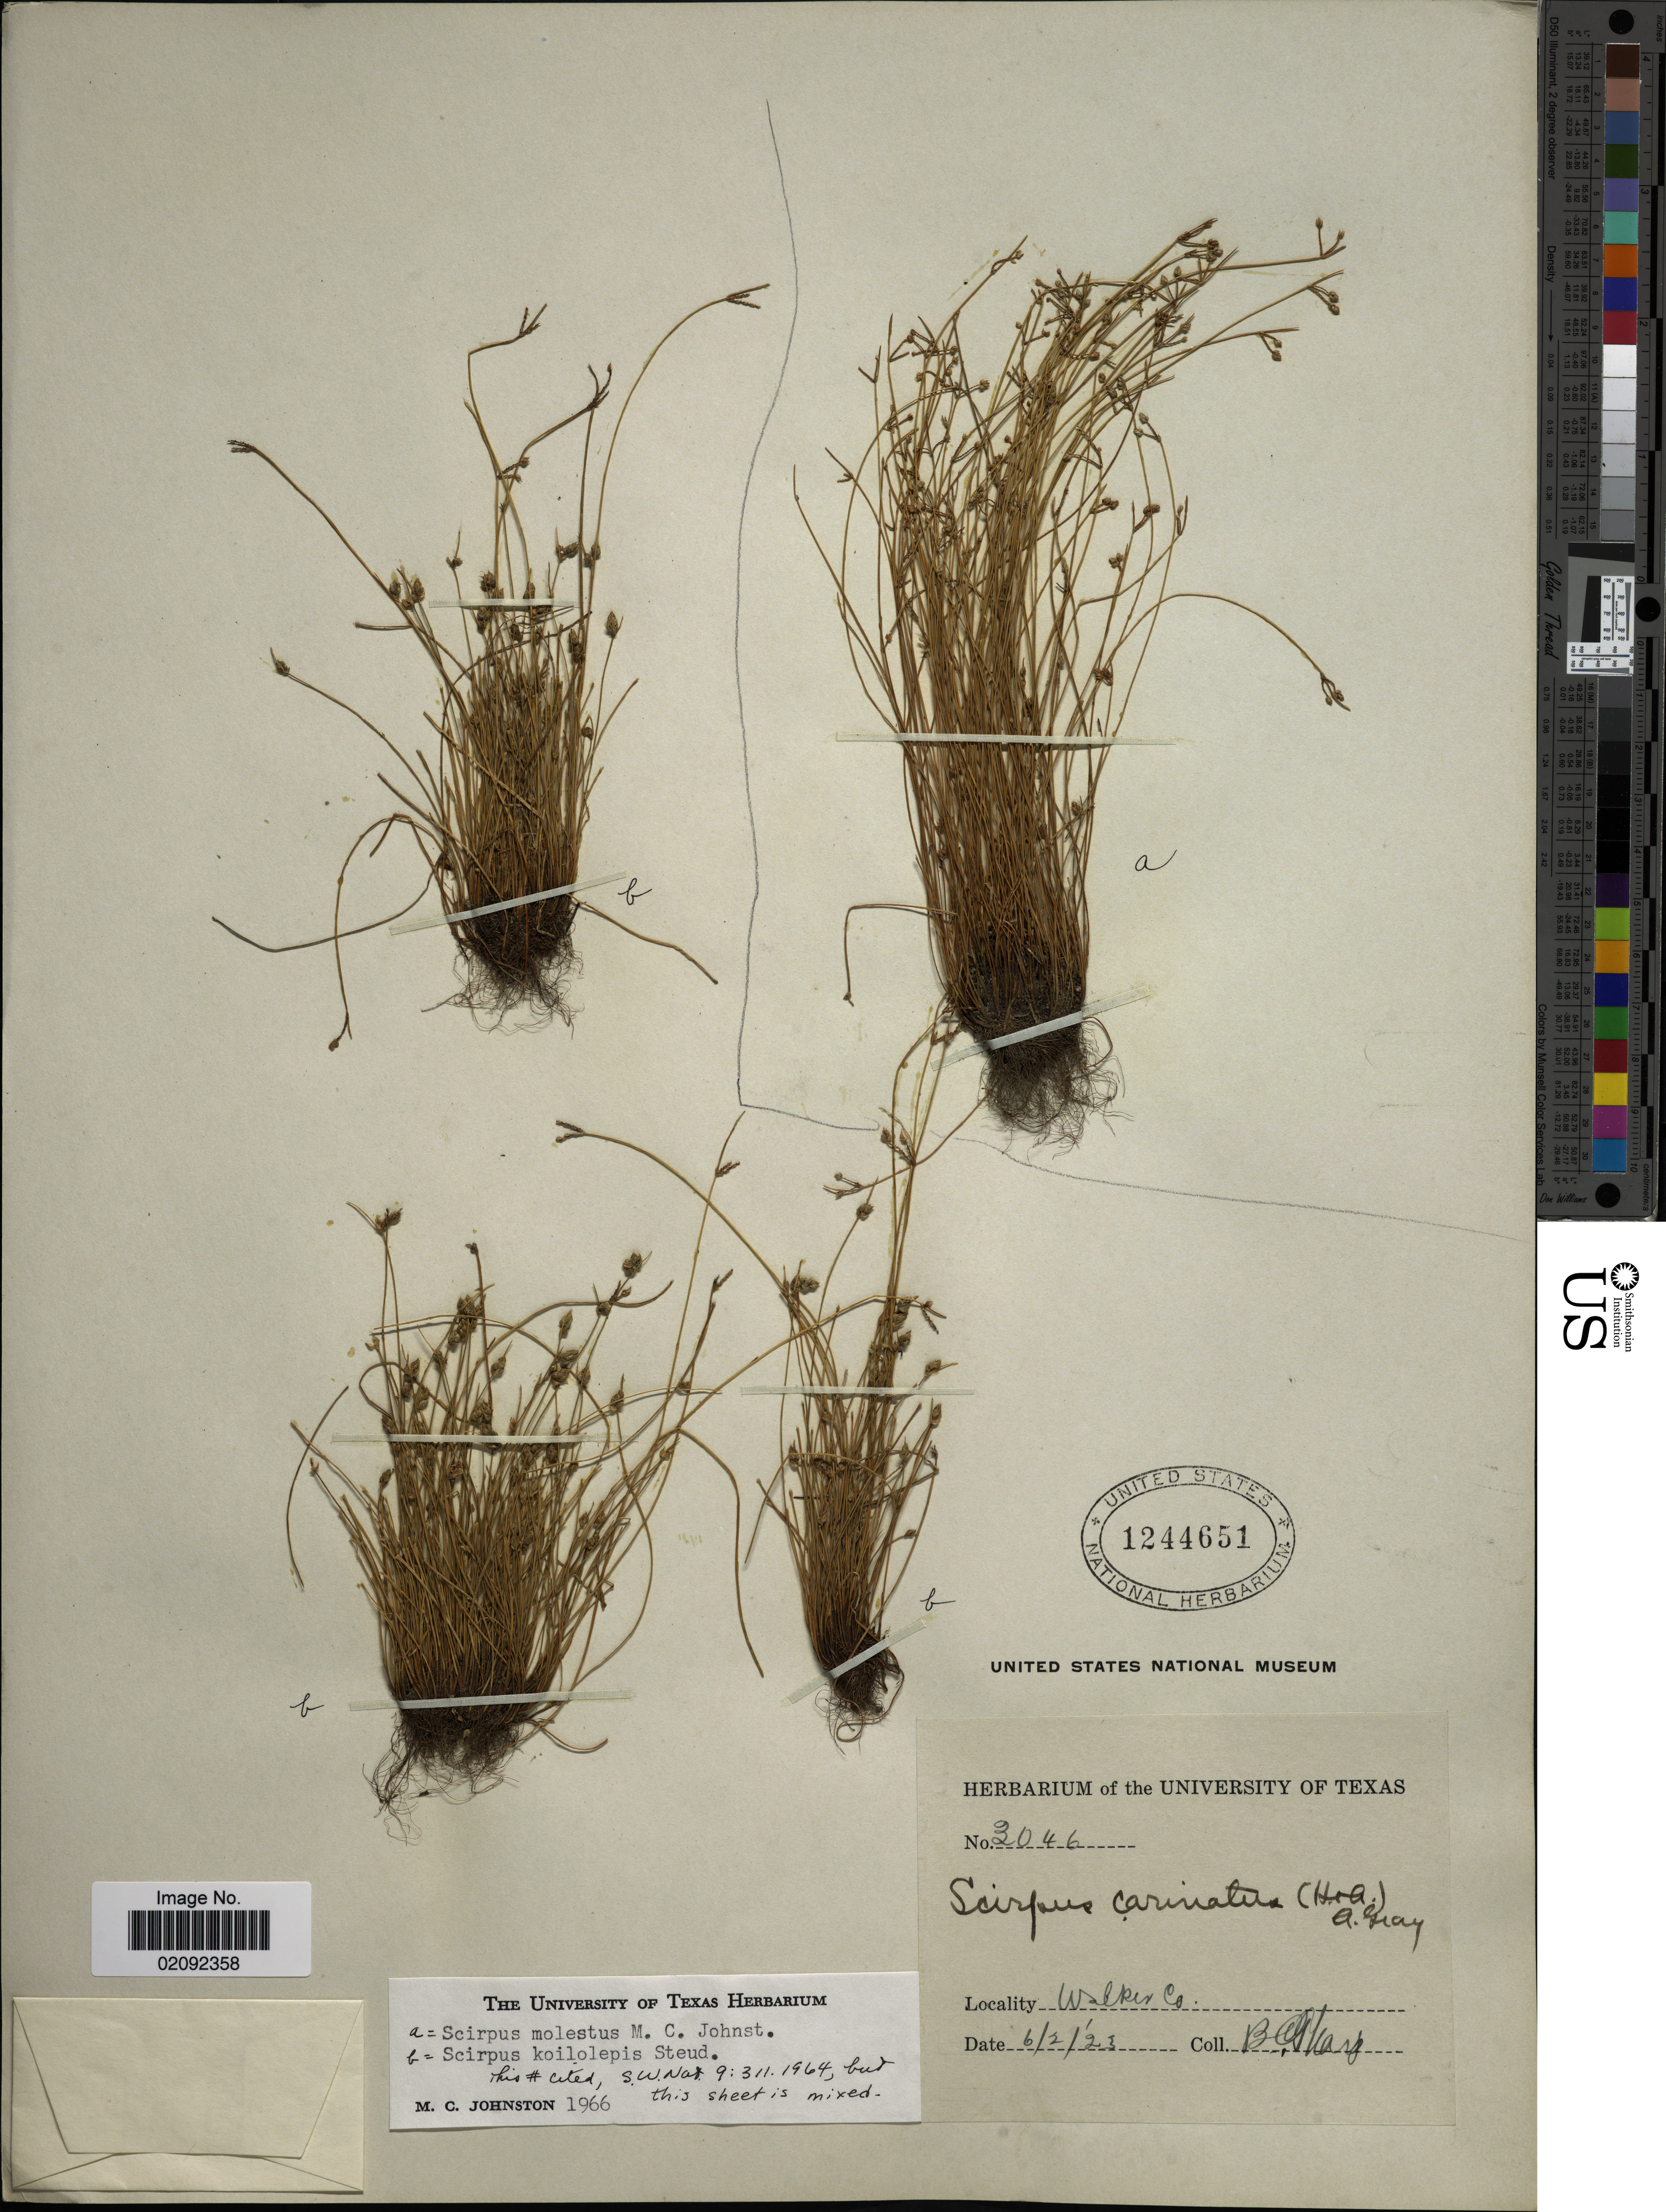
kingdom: Plantae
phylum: Tracheophyta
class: Liliopsida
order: Poales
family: Cyperaceae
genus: Isolepis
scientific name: Isolepis carinata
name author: Hook. & Arn. ex Torr.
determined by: Strong, Mark T., (BOT), Smithsonian Institution - National Museum of Natural History (UNITED STATES)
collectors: B. C. Tharp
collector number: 3046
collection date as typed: Transcribed d/m/y: 2/6/23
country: United States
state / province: Texas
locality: Walker Co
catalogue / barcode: US 1244651